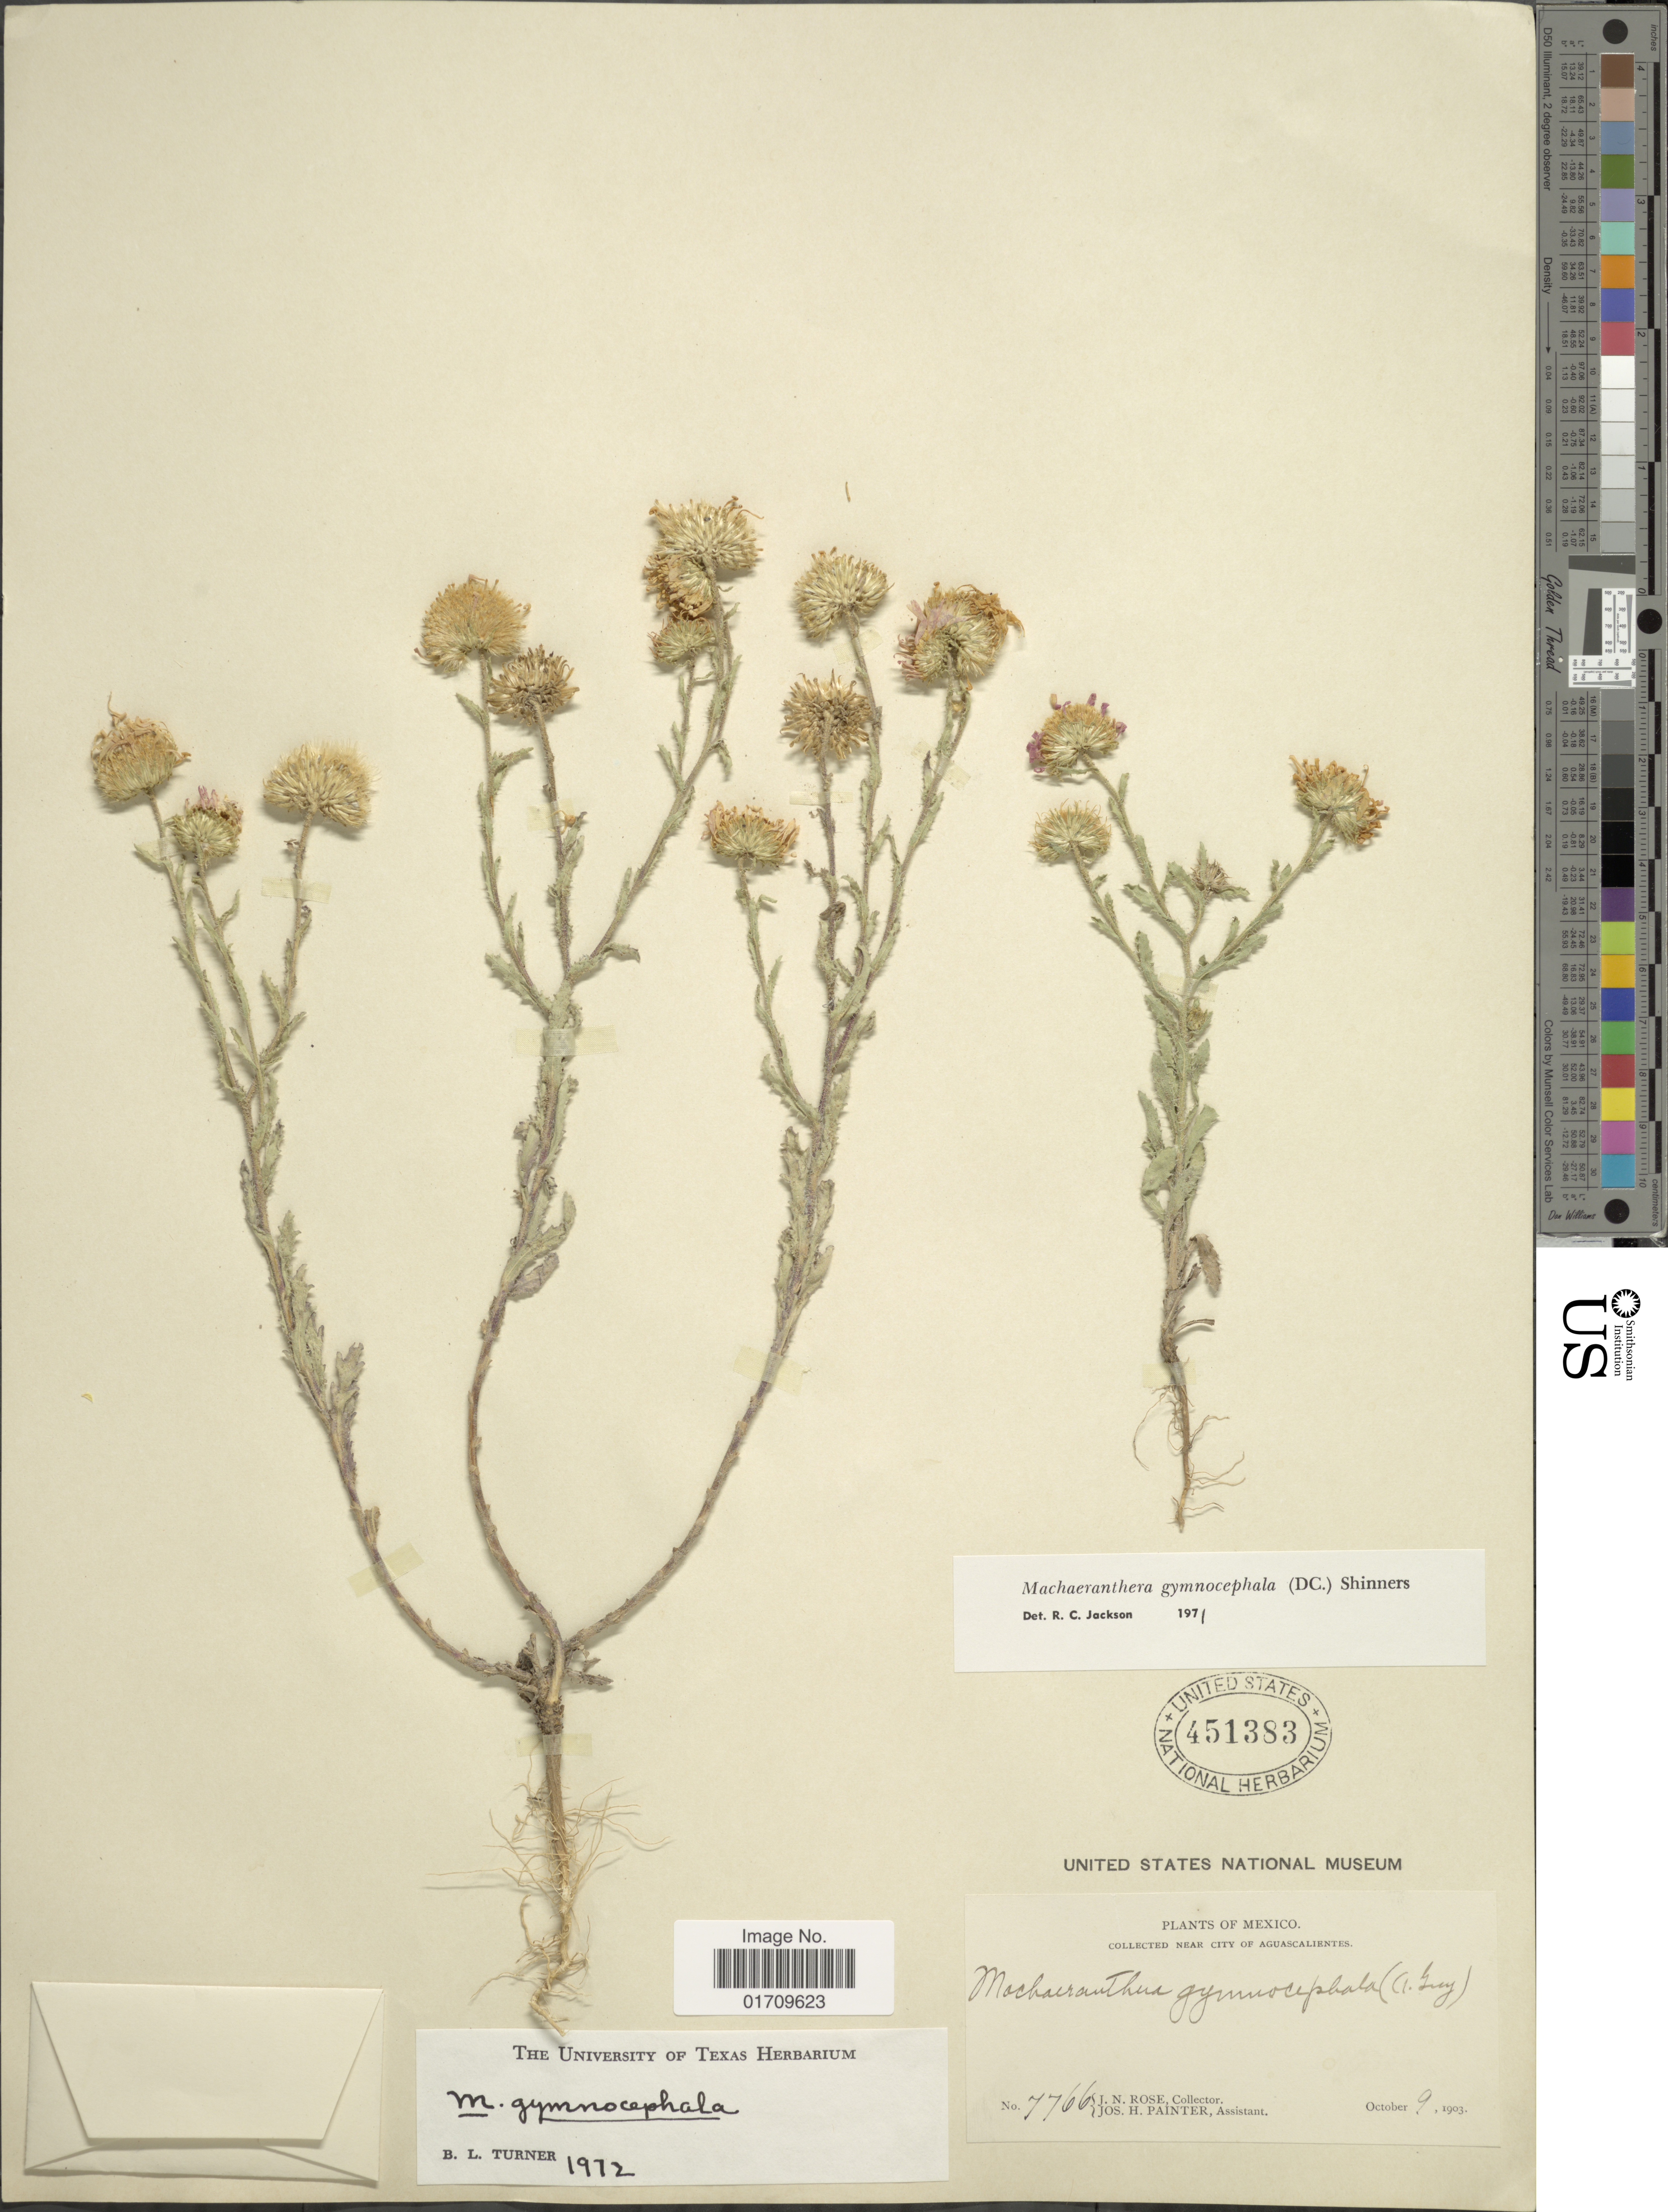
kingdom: Plantae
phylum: Tracheophyta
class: Magnoliopsida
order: Asterales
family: Asteraceae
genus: Machaeranthera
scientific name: Machaeranthera gymnocephala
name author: (DC.) Shinners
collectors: J. N. Rose & J. H. Painter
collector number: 7766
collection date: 1903-10-09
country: Mexico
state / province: Aguascalientes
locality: Near City of Aguascalientes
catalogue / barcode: US 451383